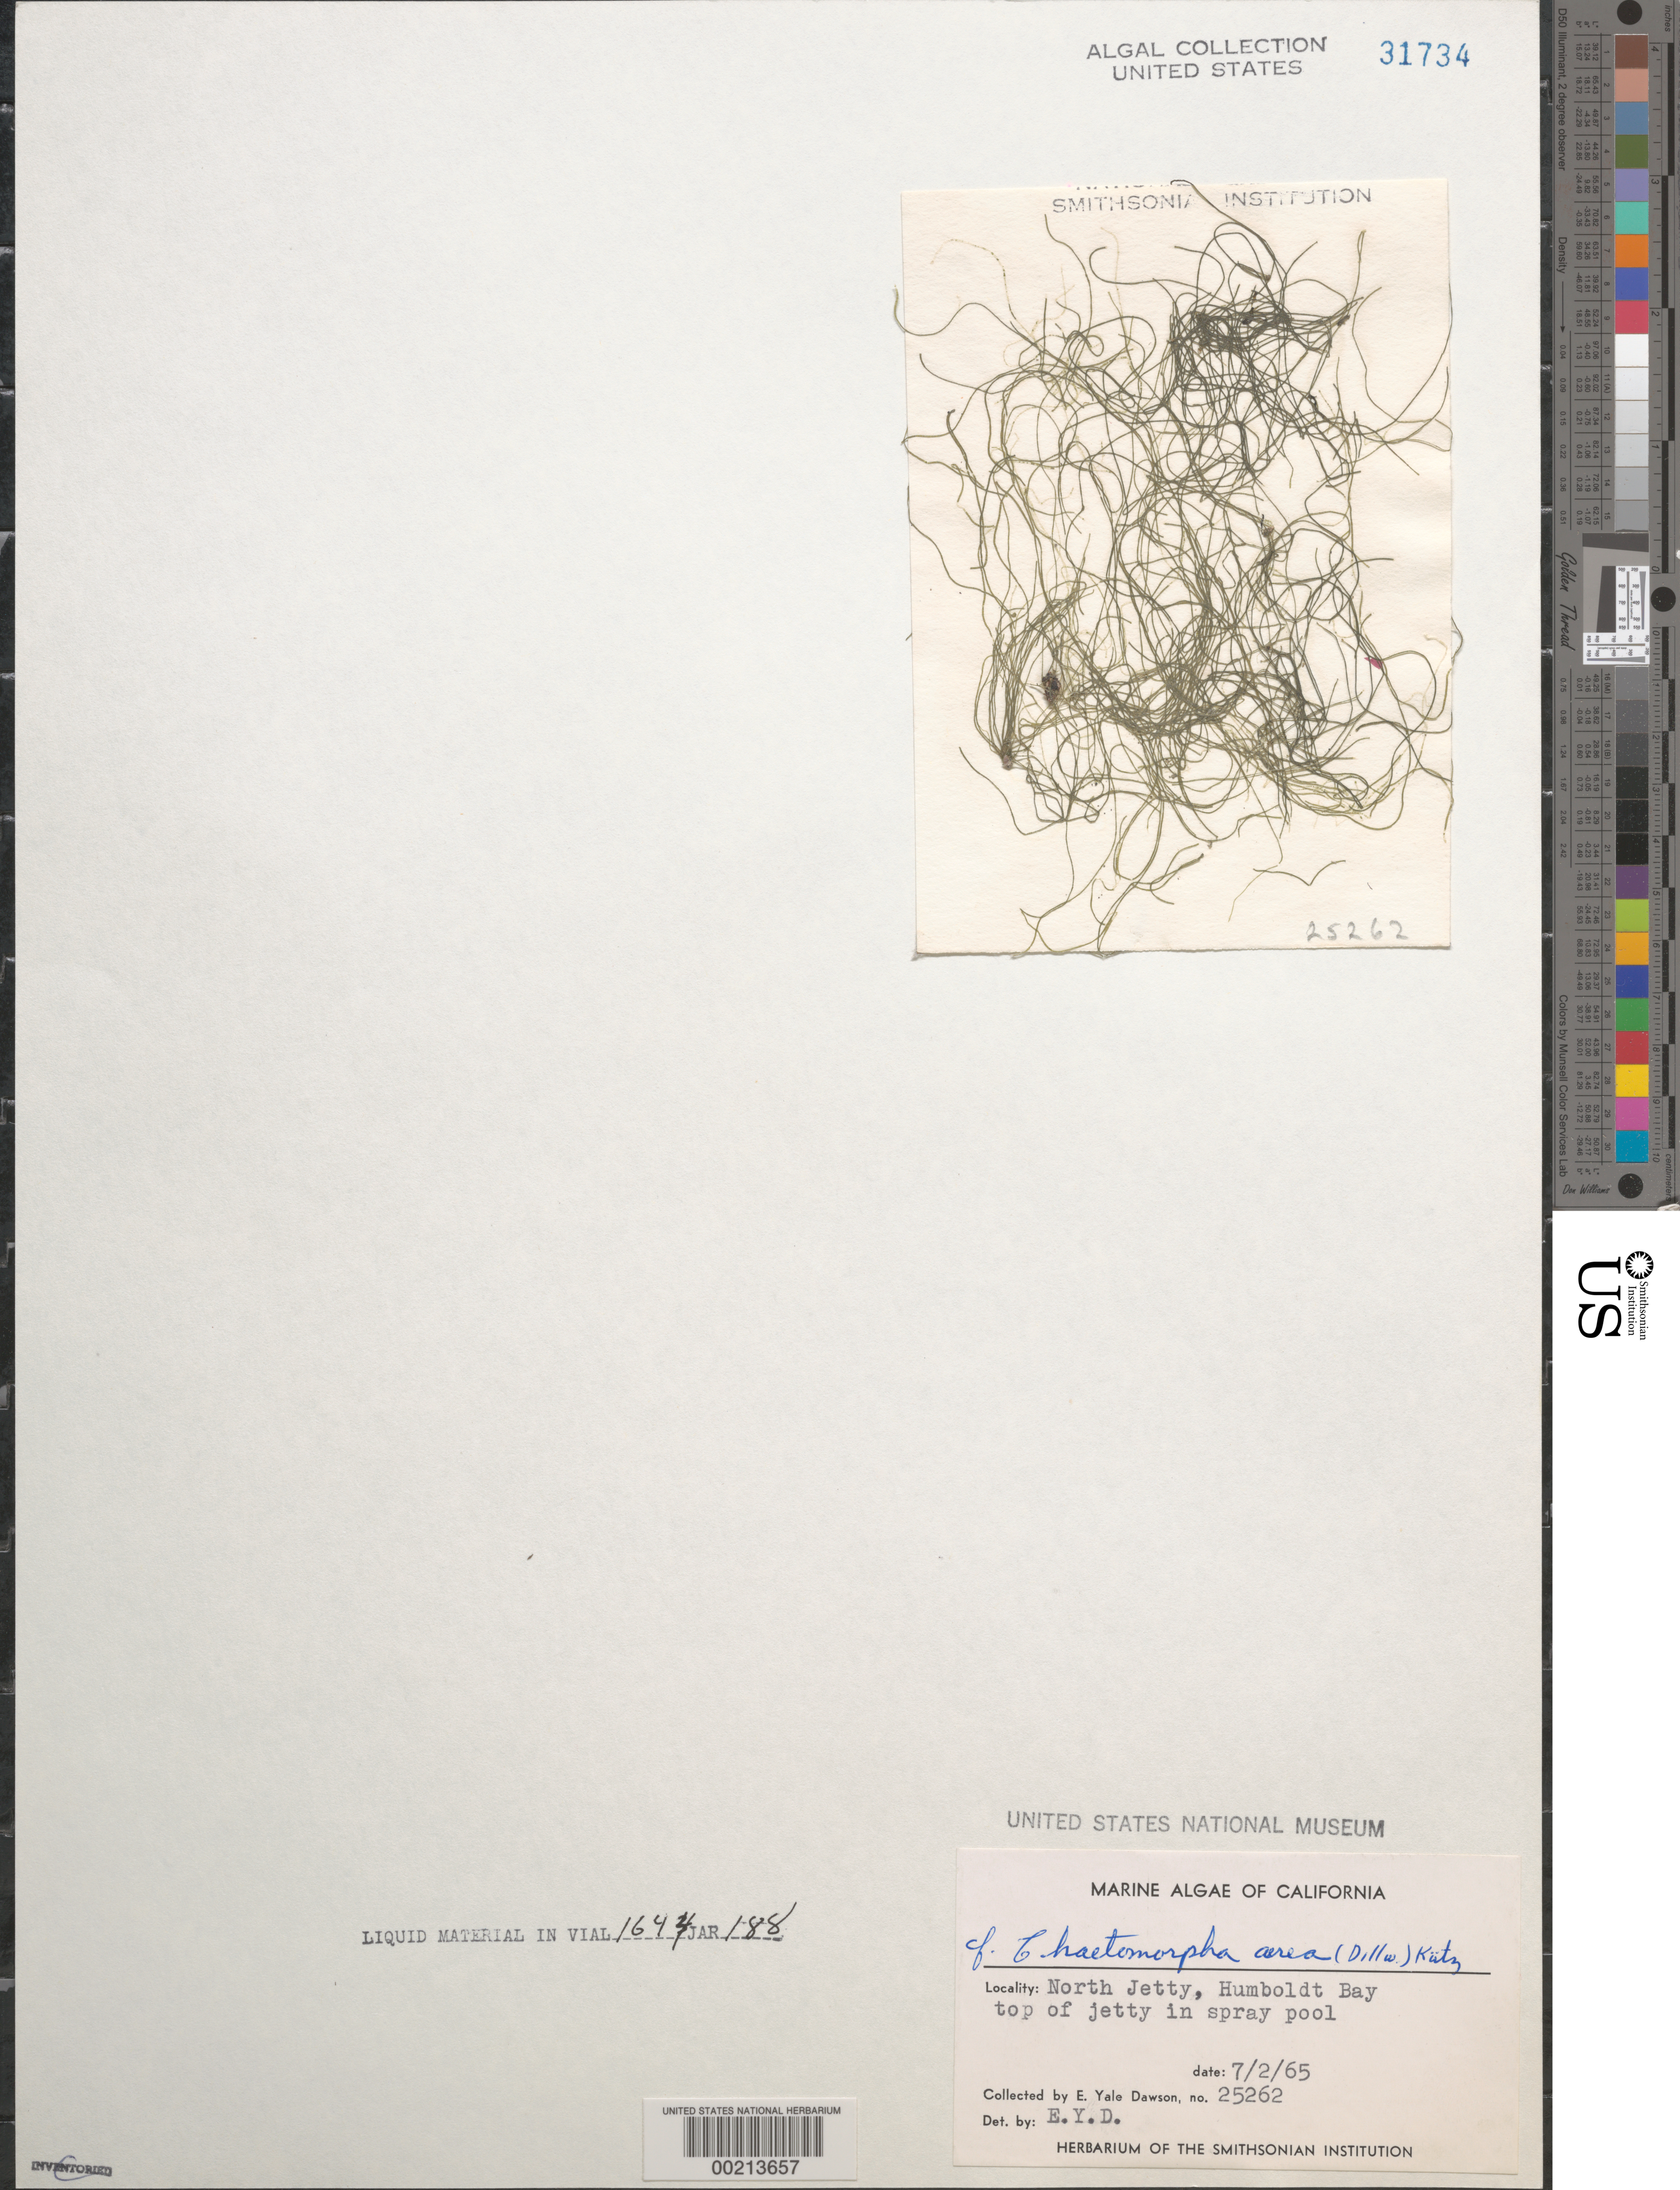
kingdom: Plantae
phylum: Chlorophyta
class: Ulvophyceae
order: Cladophorales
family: Cladophoraceae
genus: Chaetomorpha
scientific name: Chaetomorpha aerea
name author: (Dillwyn) Kütz.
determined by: Dawson, E. Y.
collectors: E. Y. Dawson & D. Fork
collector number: EYD 25262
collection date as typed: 02 Jul 1965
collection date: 1965-07-02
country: United States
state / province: California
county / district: Humboldt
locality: Humboldt Bay, North Jetty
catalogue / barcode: US 31734